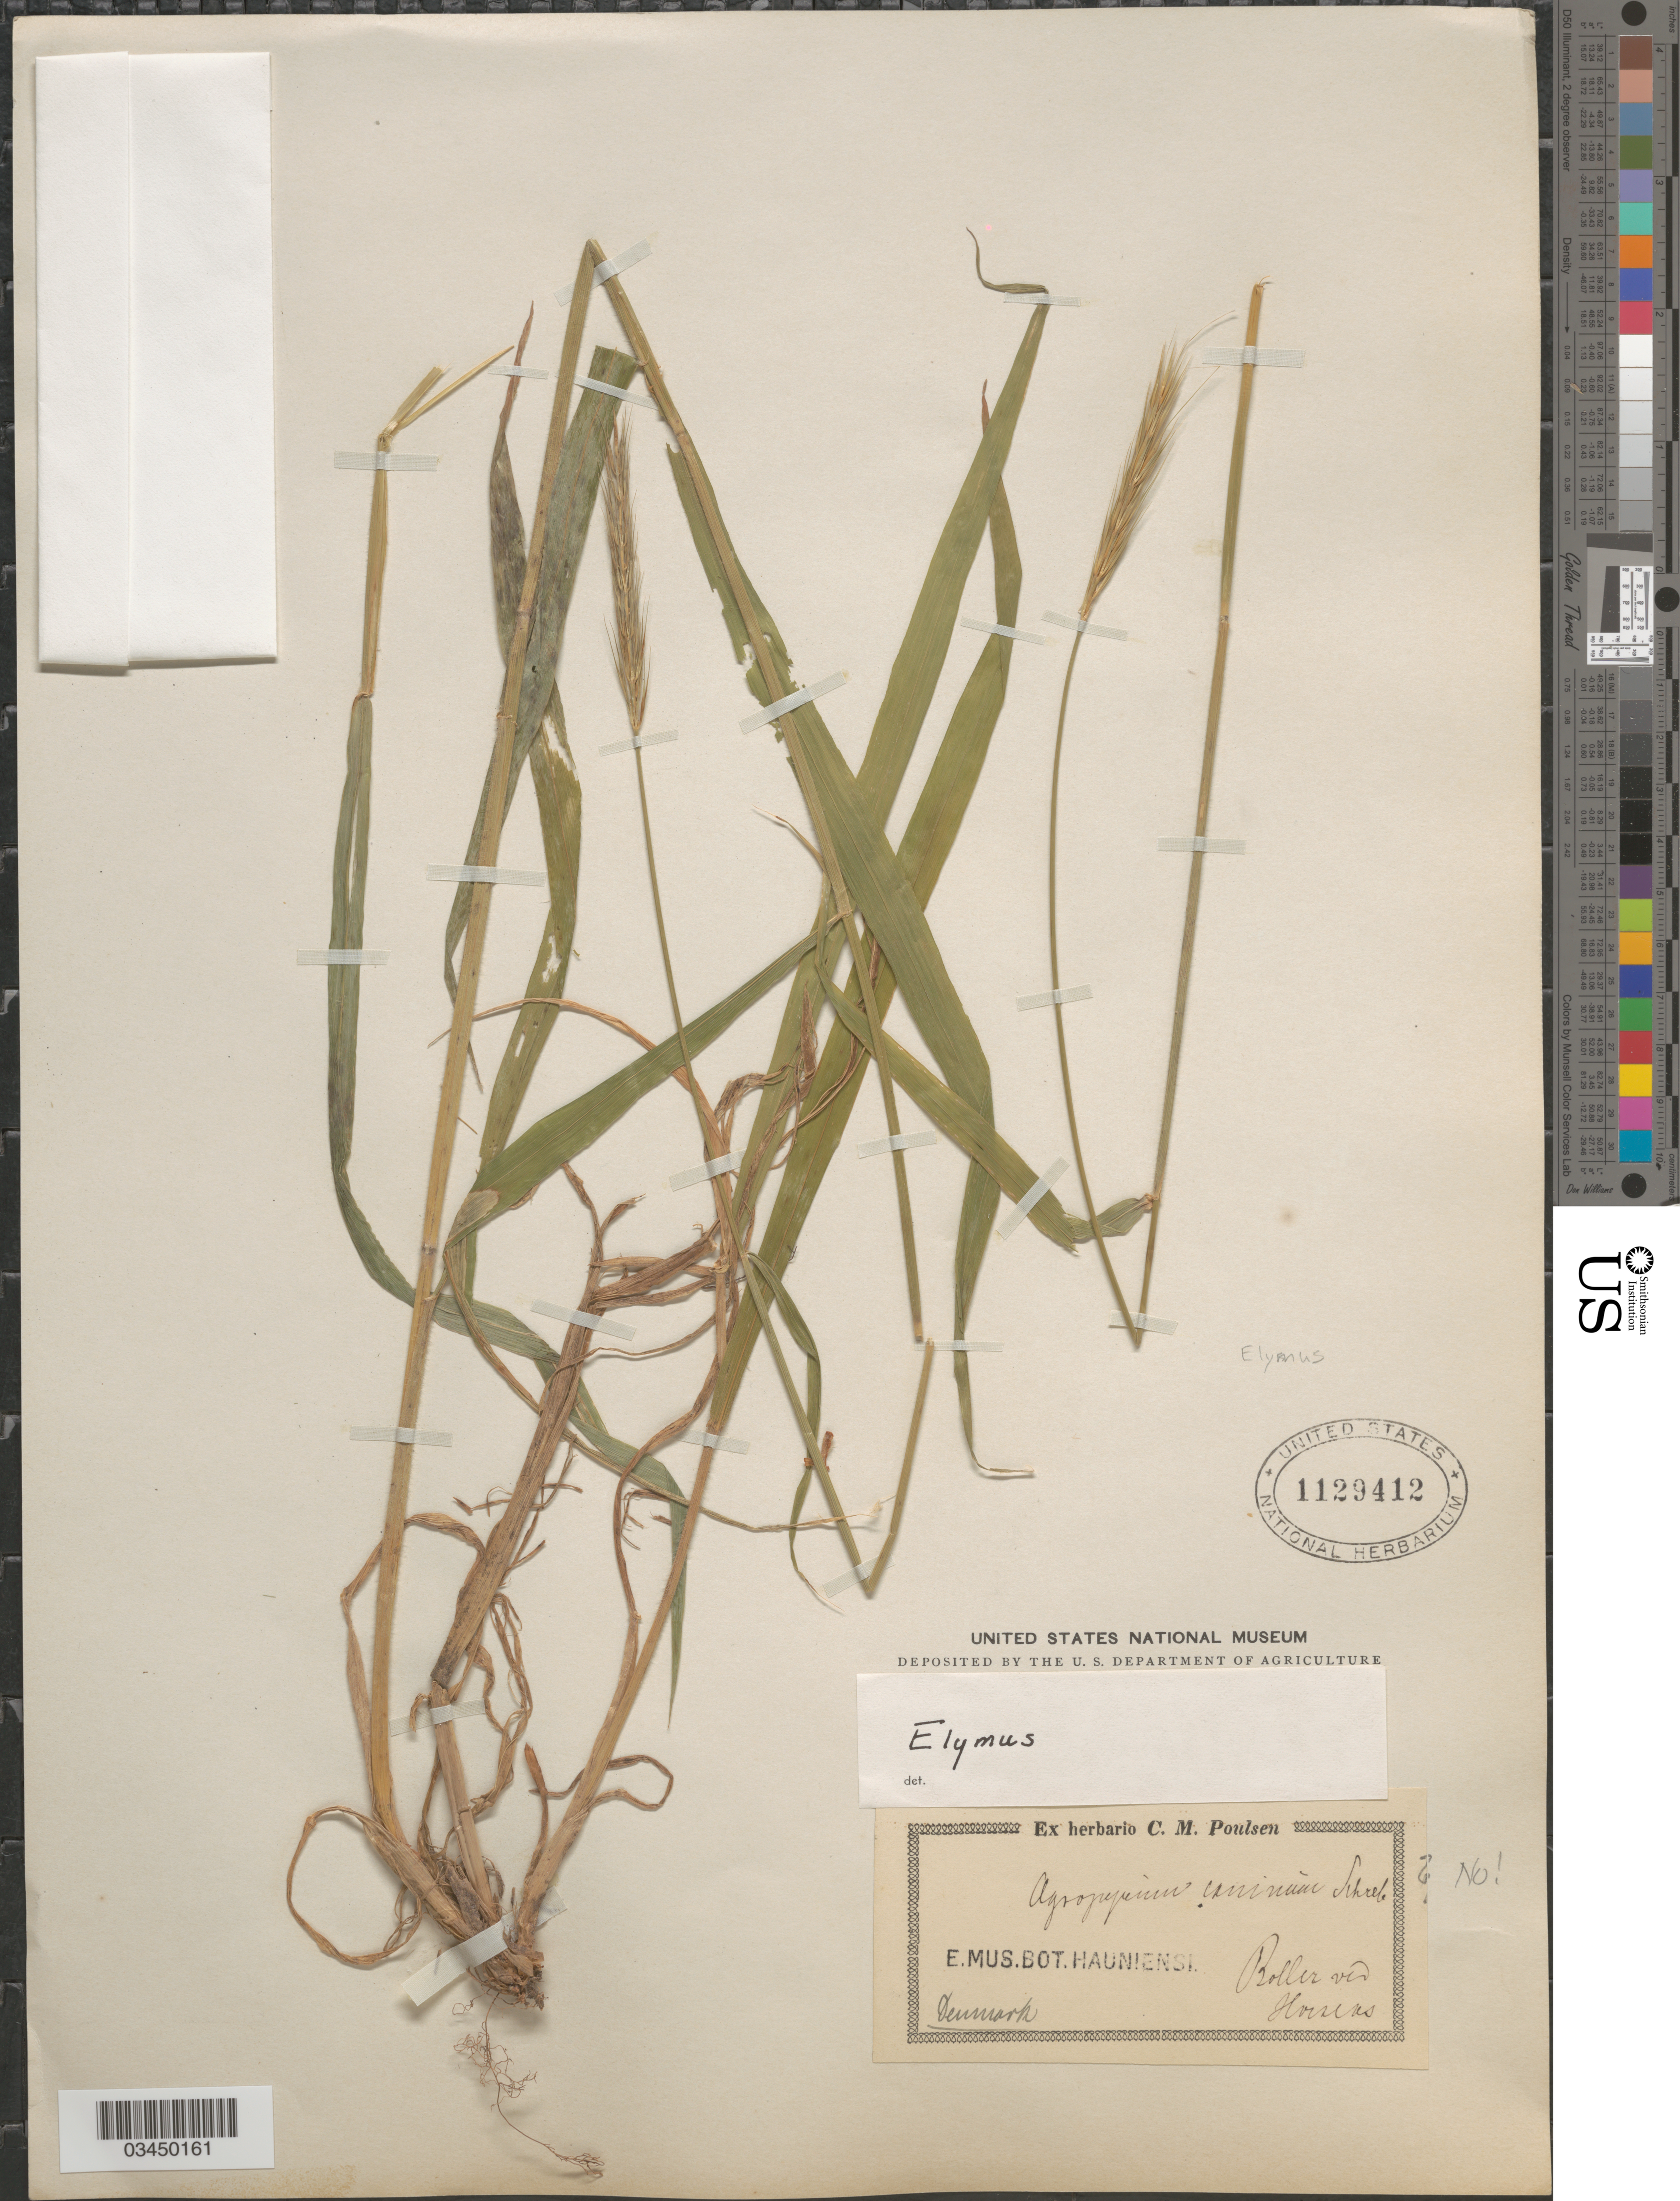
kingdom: Plantae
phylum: Tracheophyta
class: Liliopsida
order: Poales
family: Poaceae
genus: Elymus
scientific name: Elymus sp.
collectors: ex herb. C. M. Poulsen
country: Denmark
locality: Boller ved Horsens.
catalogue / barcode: US 1129412